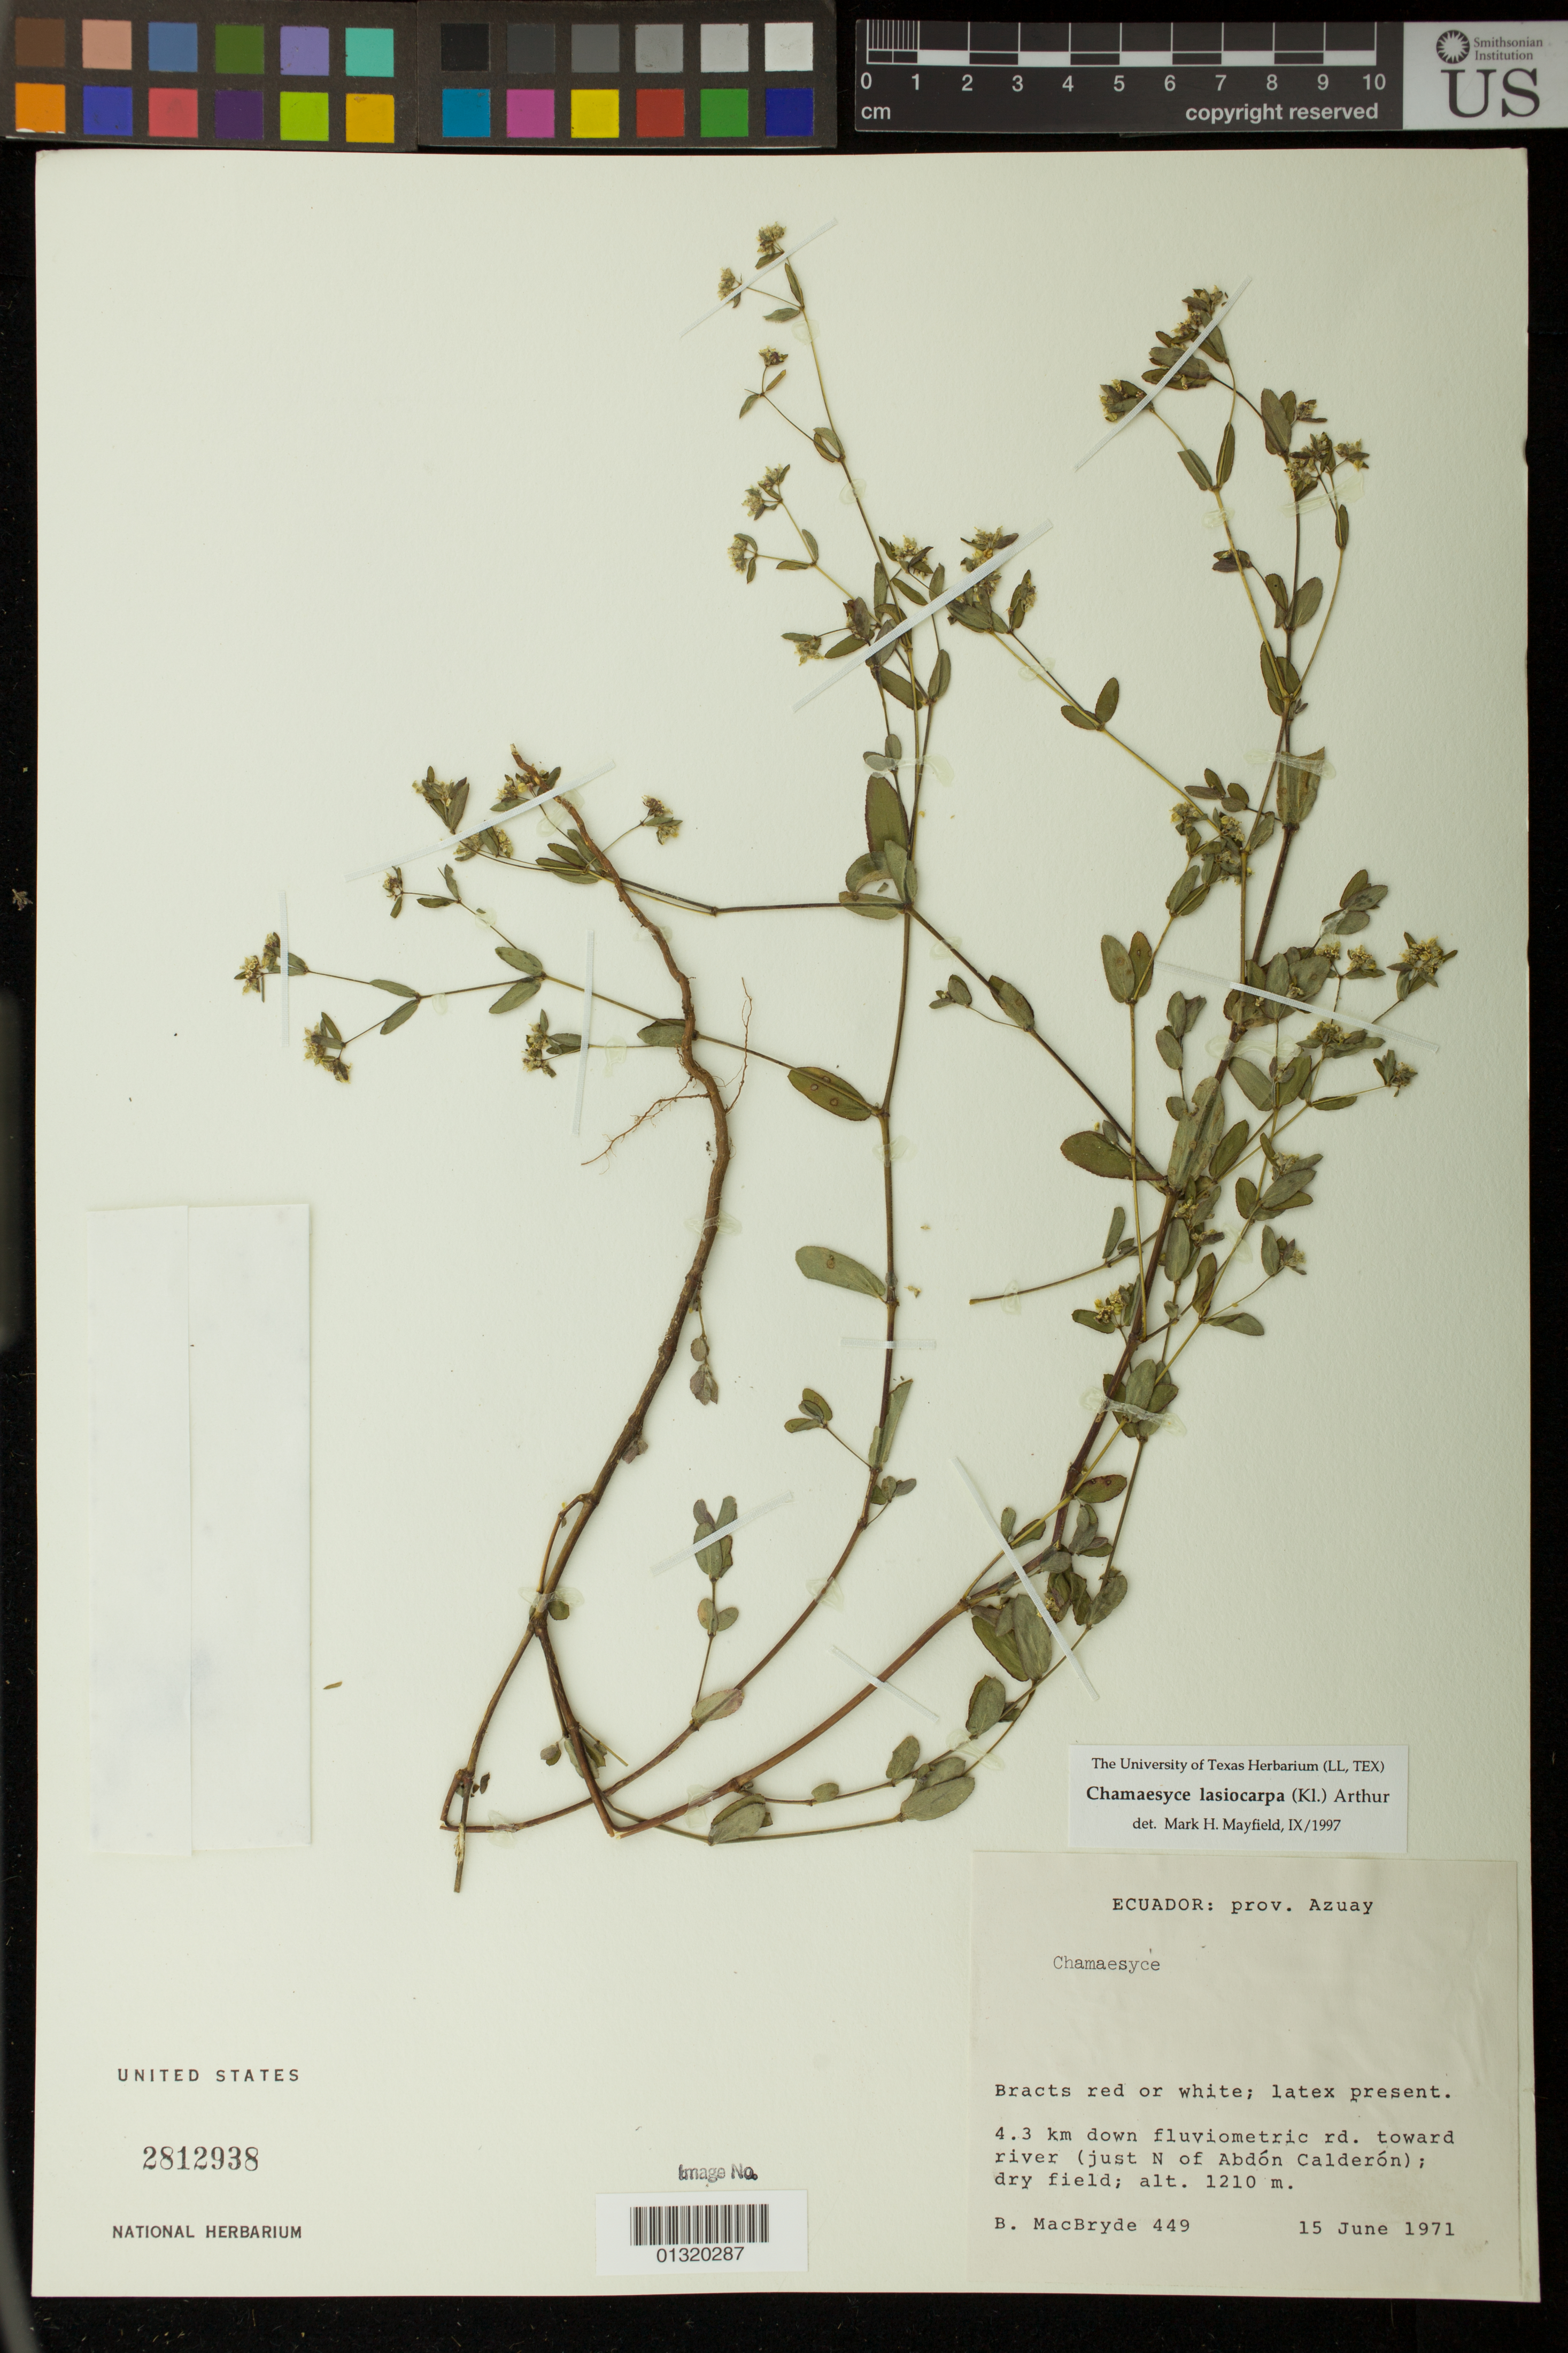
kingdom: Plantae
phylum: Tracheophyta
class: Magnoliopsida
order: Malpighiales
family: Euphorbiaceae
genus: Euphorbia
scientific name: Euphorbia lasiocarpa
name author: Klotzsch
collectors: B. MacBryde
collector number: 449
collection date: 1971-06-15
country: Ecuador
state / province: Azuay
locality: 4.3 km down fluviometric rd. toward river (just N of Abdón Calderón)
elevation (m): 1210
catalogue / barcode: US 2812938